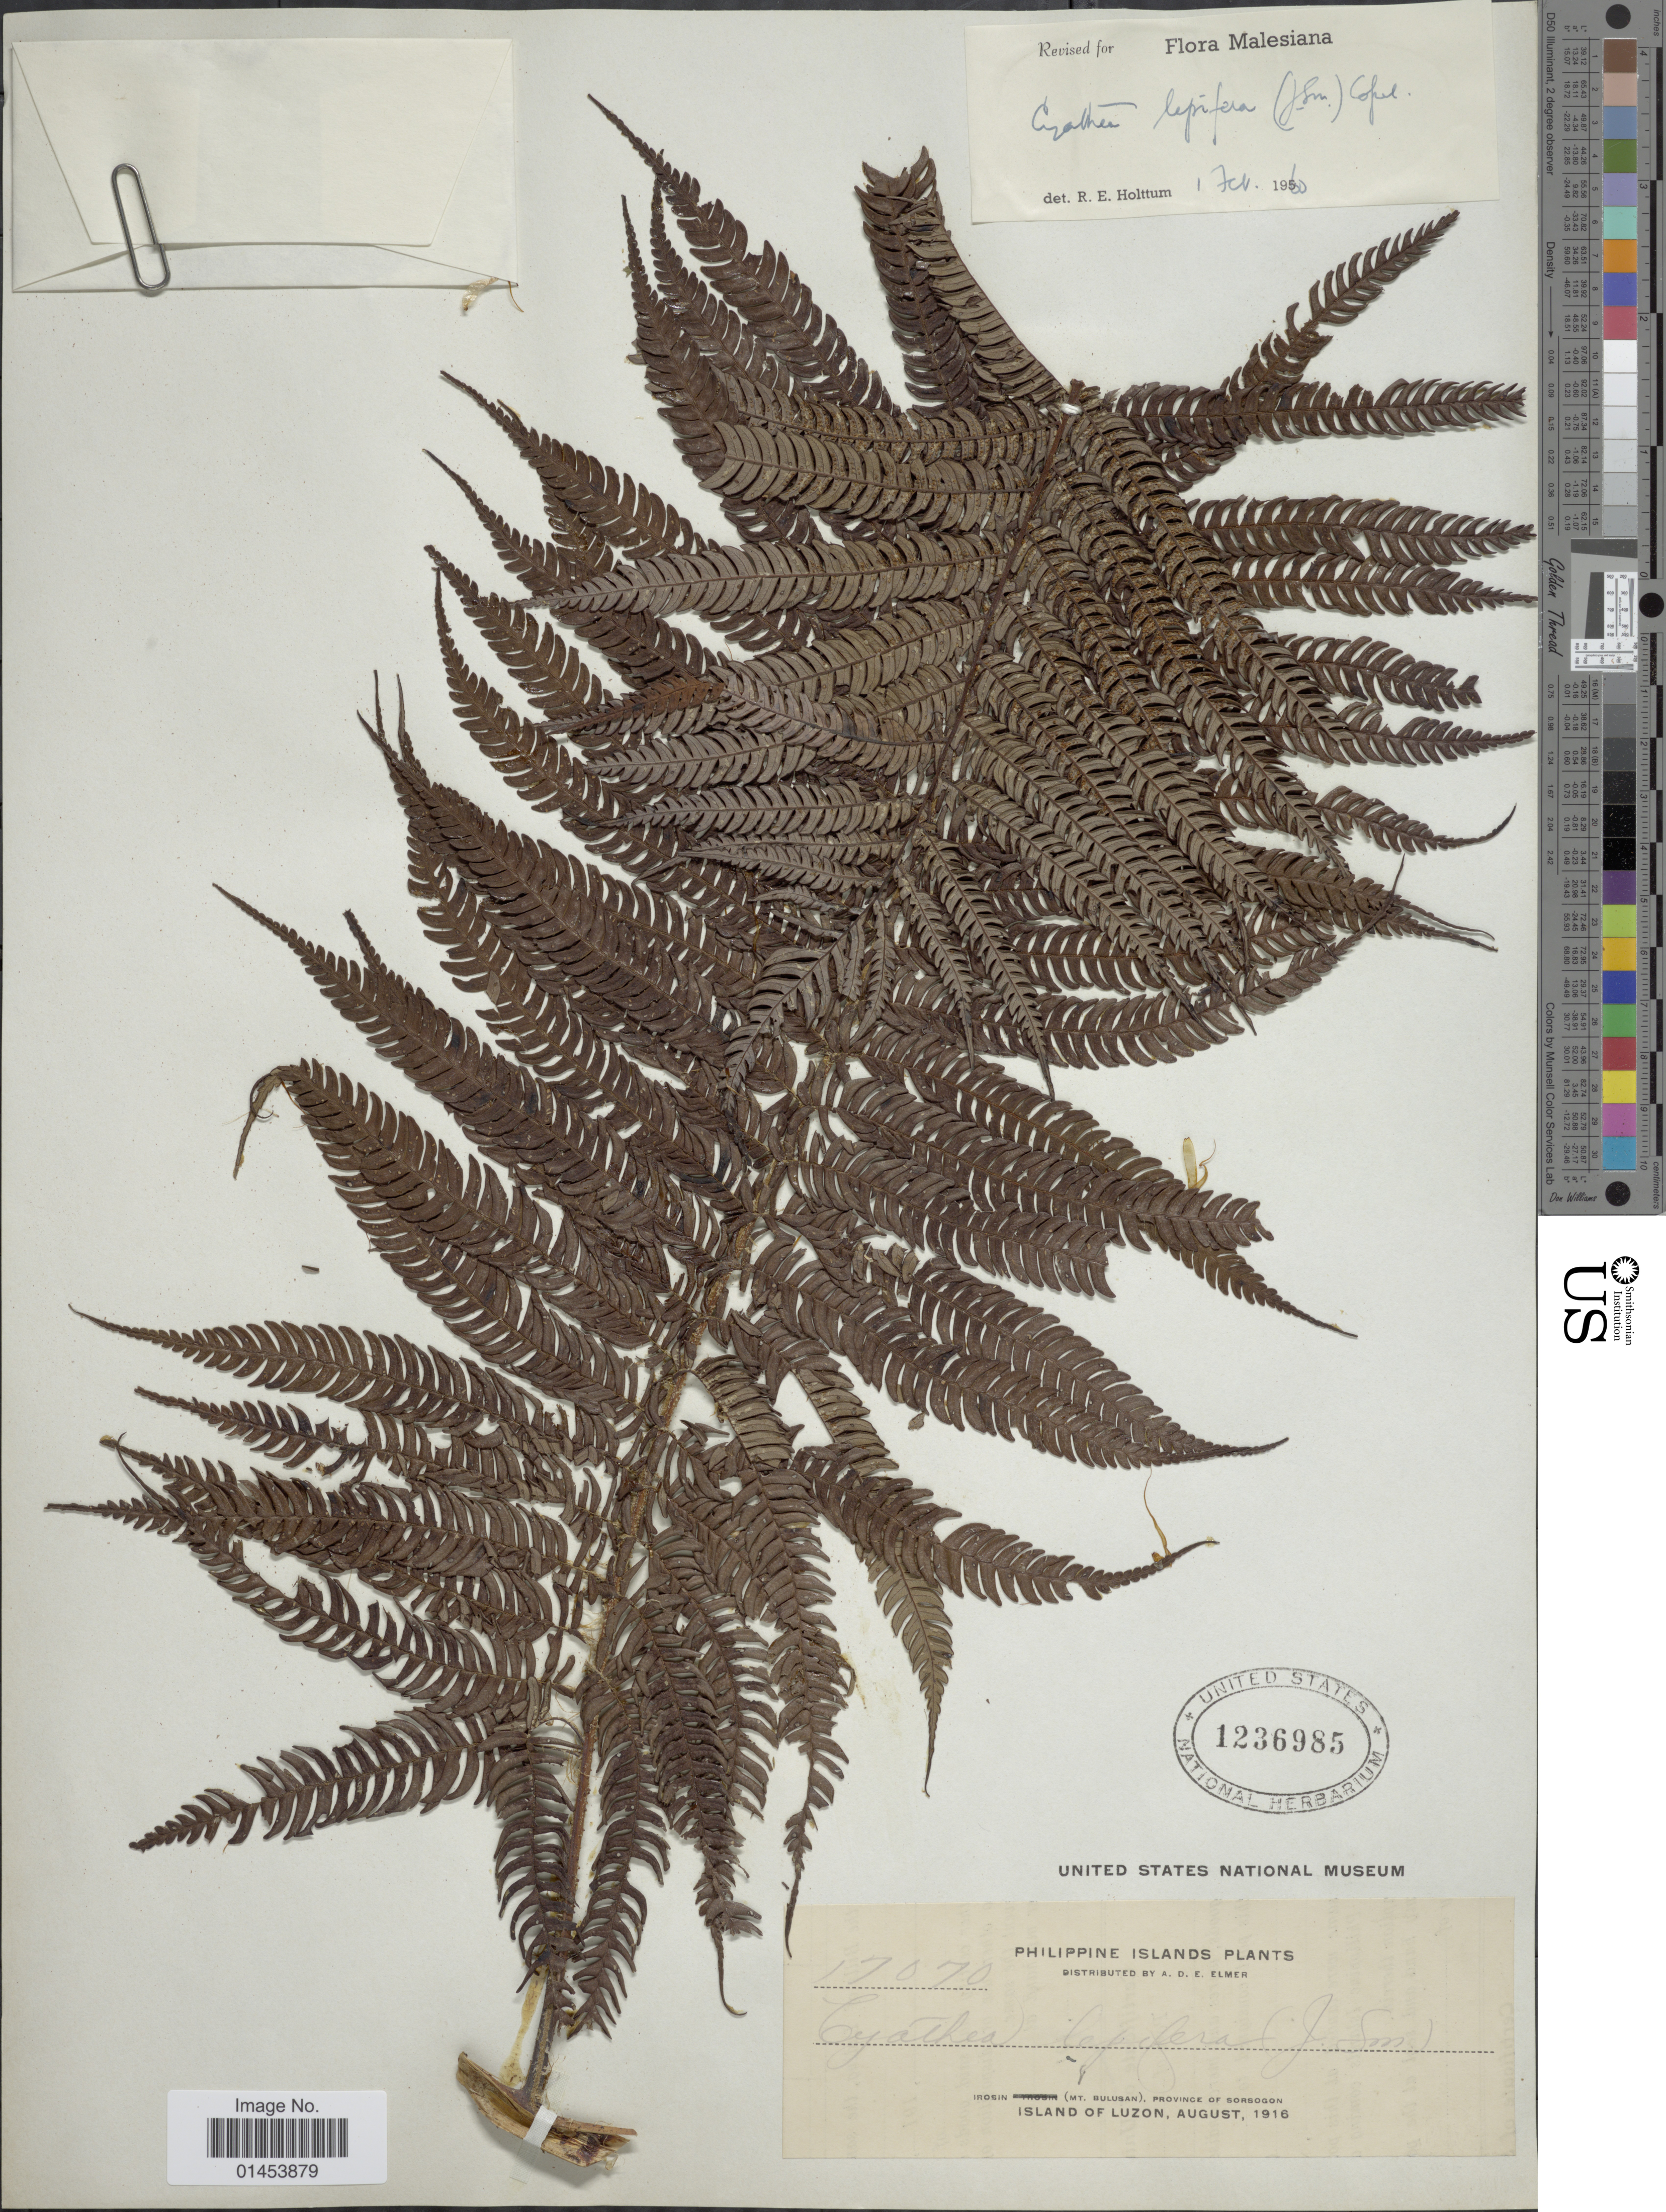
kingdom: Plantae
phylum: Tracheophyta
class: Polypodiopsida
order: Cyatheales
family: Cyatheaceae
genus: Cyathea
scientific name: Cyathea lepifera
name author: (J. Sm.) Copel.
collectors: A. D. E. Elmer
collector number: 17070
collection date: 1916-08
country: Philippines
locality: Irosin(Mt. Bulusan), province of Sorsogon, Island of Luzon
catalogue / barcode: US 1236985